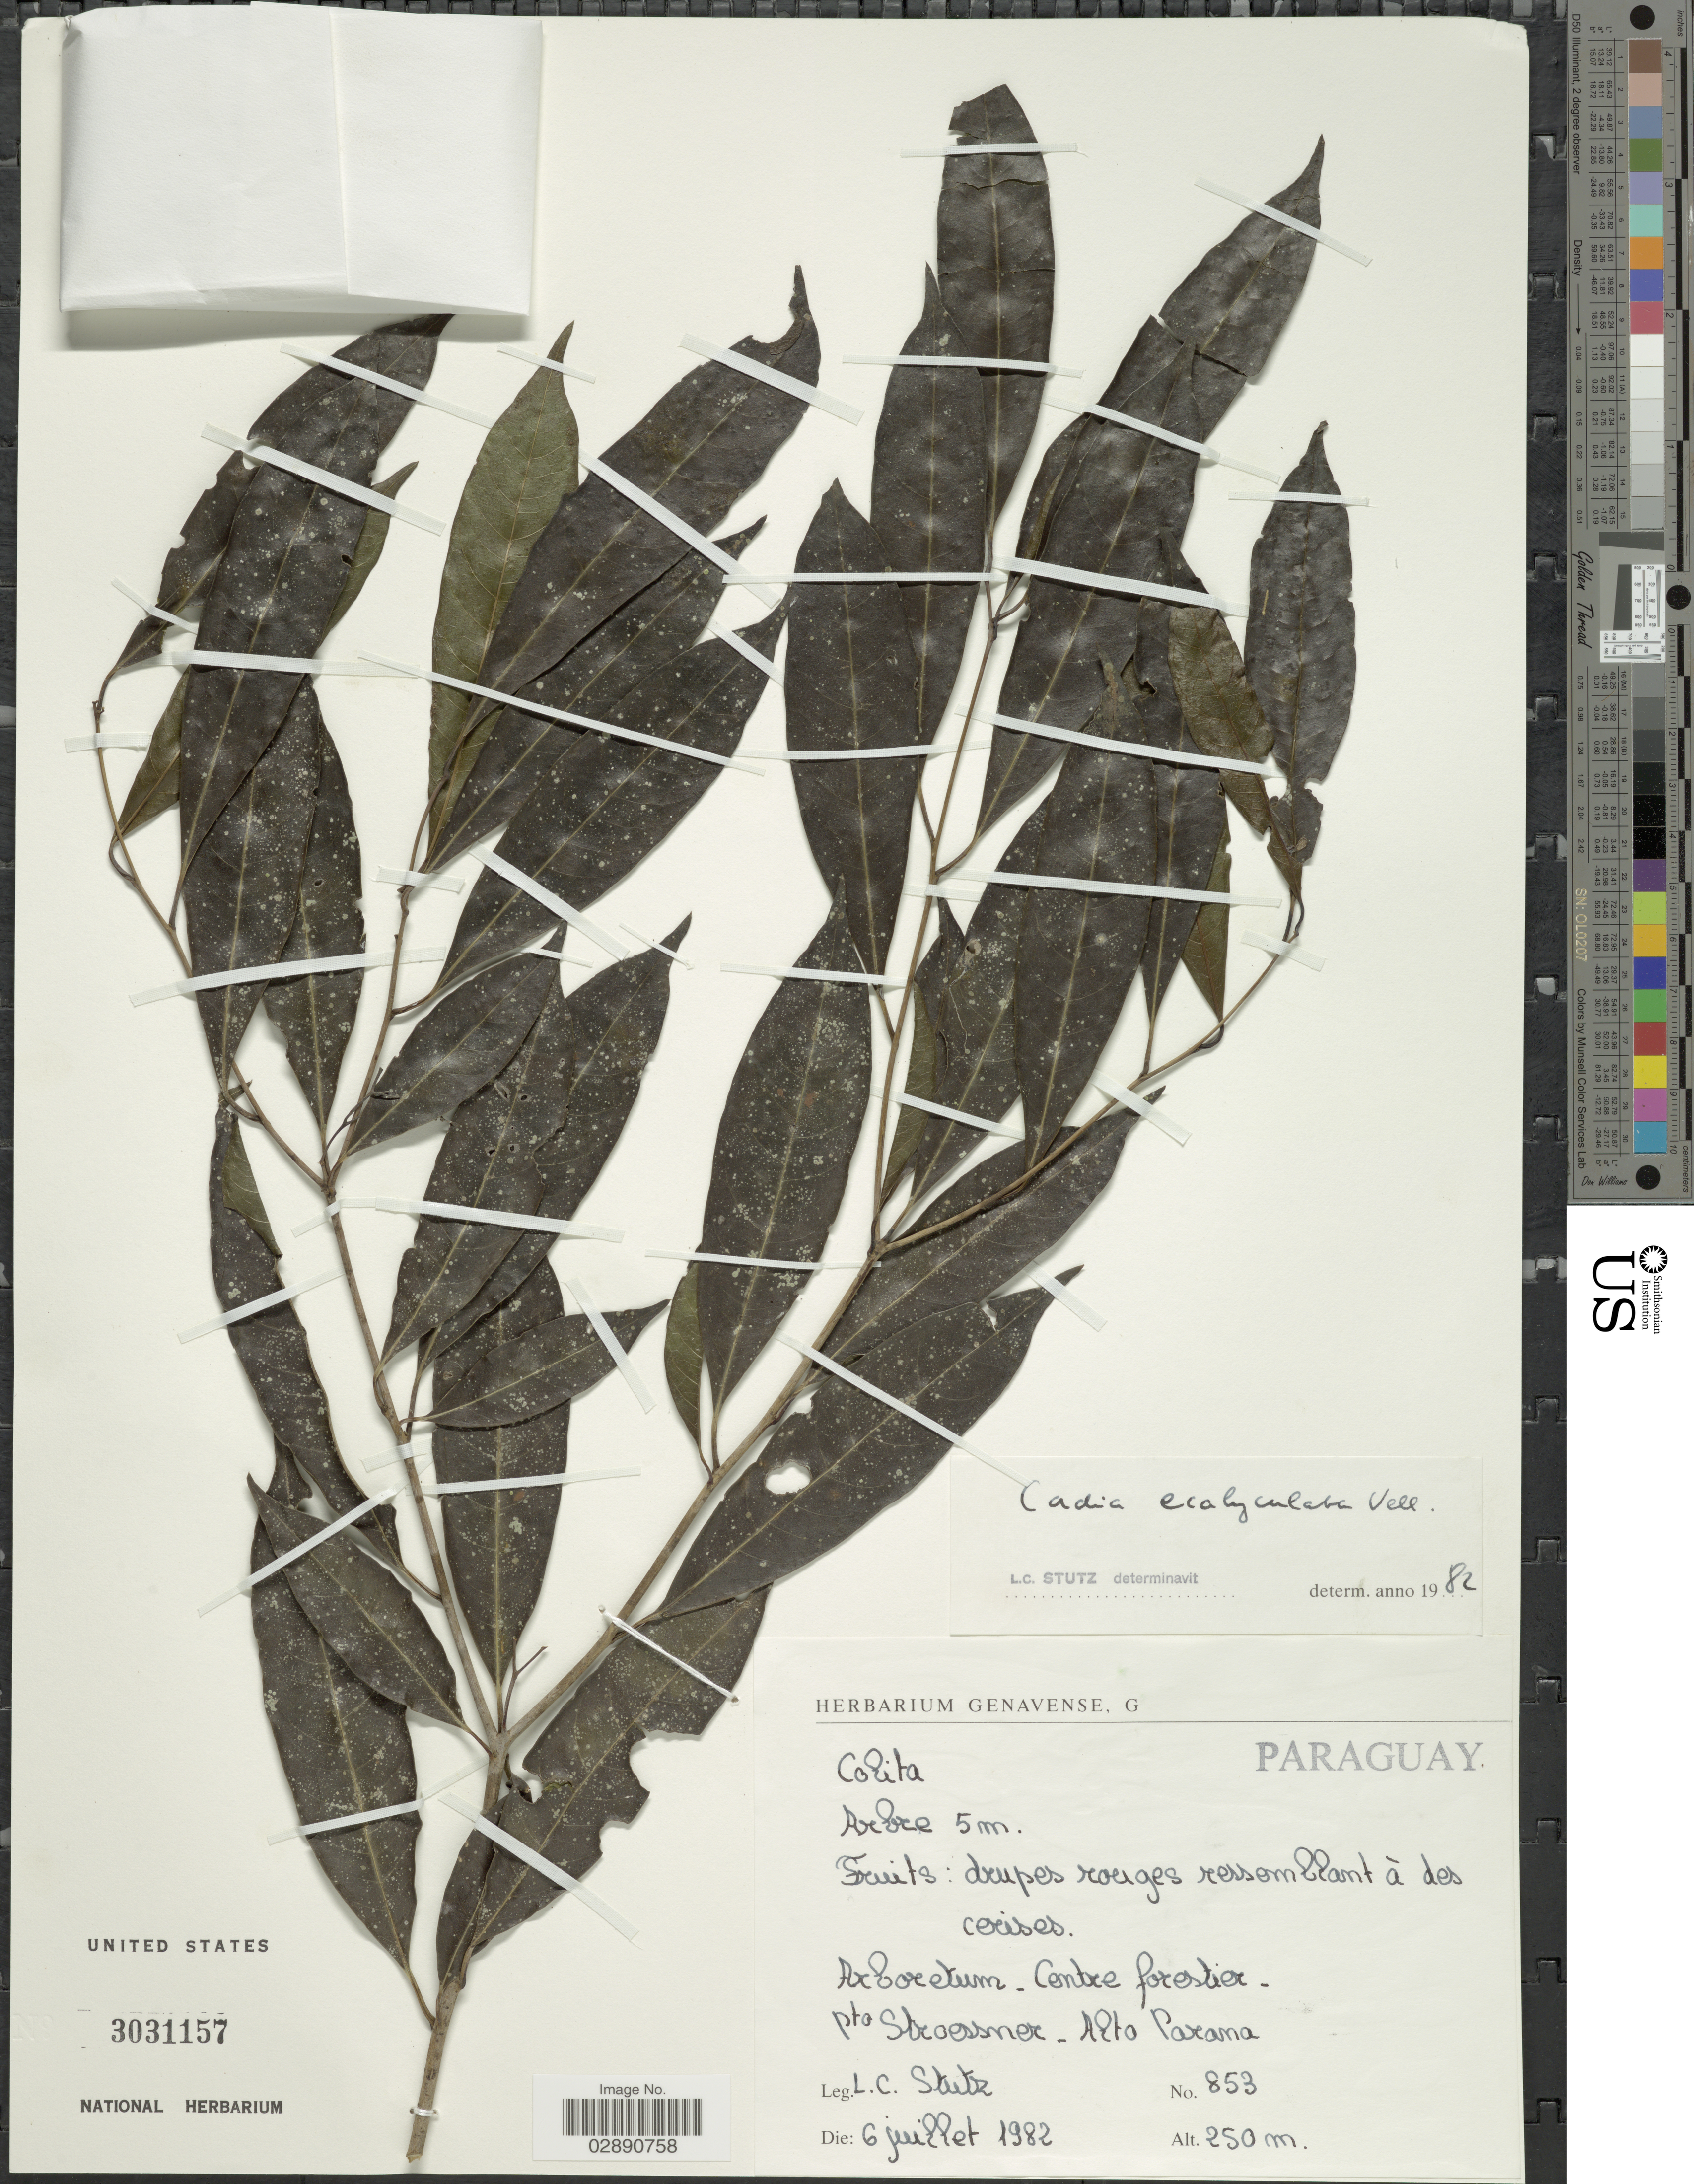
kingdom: Plantae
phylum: Tracheophyta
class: Magnoliopsida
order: Boraginales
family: Cordiaceae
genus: Cordia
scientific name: Cordia ecalyculata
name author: Vell.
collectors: L. C. Stutz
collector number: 853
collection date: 1982-07-06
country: Paraguay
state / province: Alto Parana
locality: Pto Stroessner.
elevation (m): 250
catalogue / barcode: US 3031157